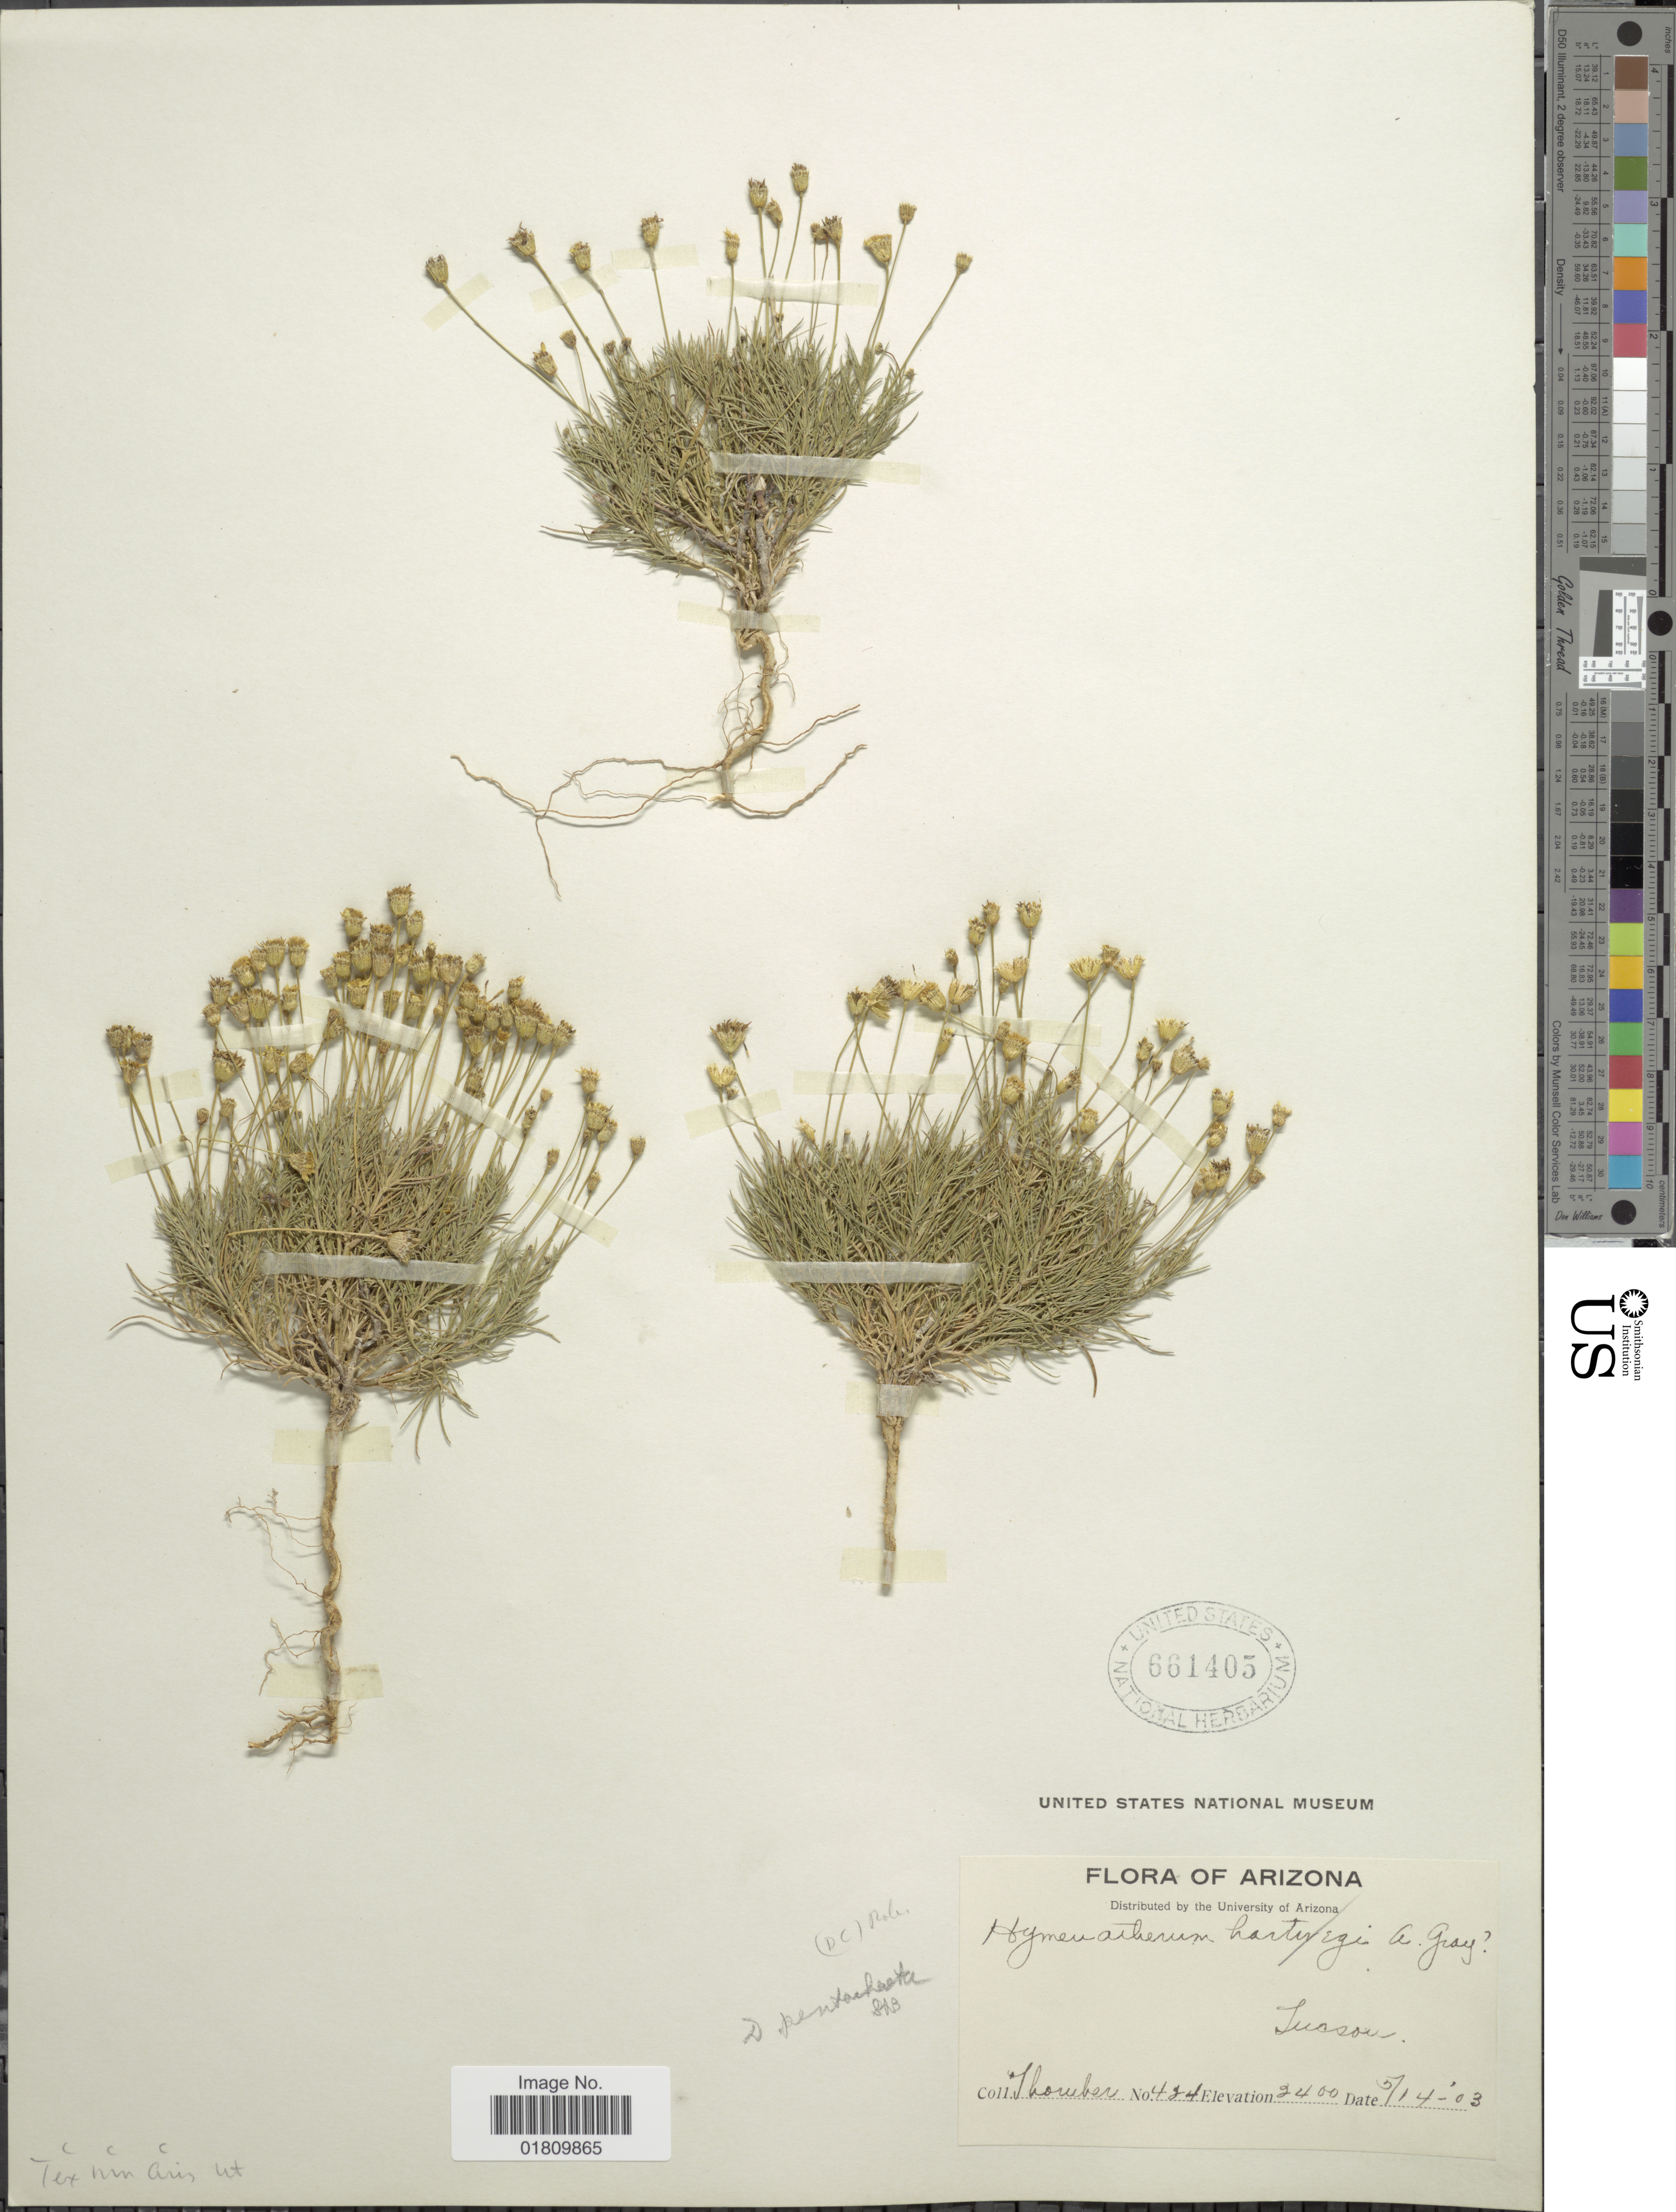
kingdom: Plantae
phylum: Tracheophyta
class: Magnoliopsida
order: Asterales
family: Asteraceae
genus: Thymophylla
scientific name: Thymophylla pentachaeta var. belenidium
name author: (DC.) Strother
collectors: Thoruber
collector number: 424*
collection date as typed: Transcribed d/m/y: 14/5/3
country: United States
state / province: Arizona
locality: Tucson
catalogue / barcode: US 661405